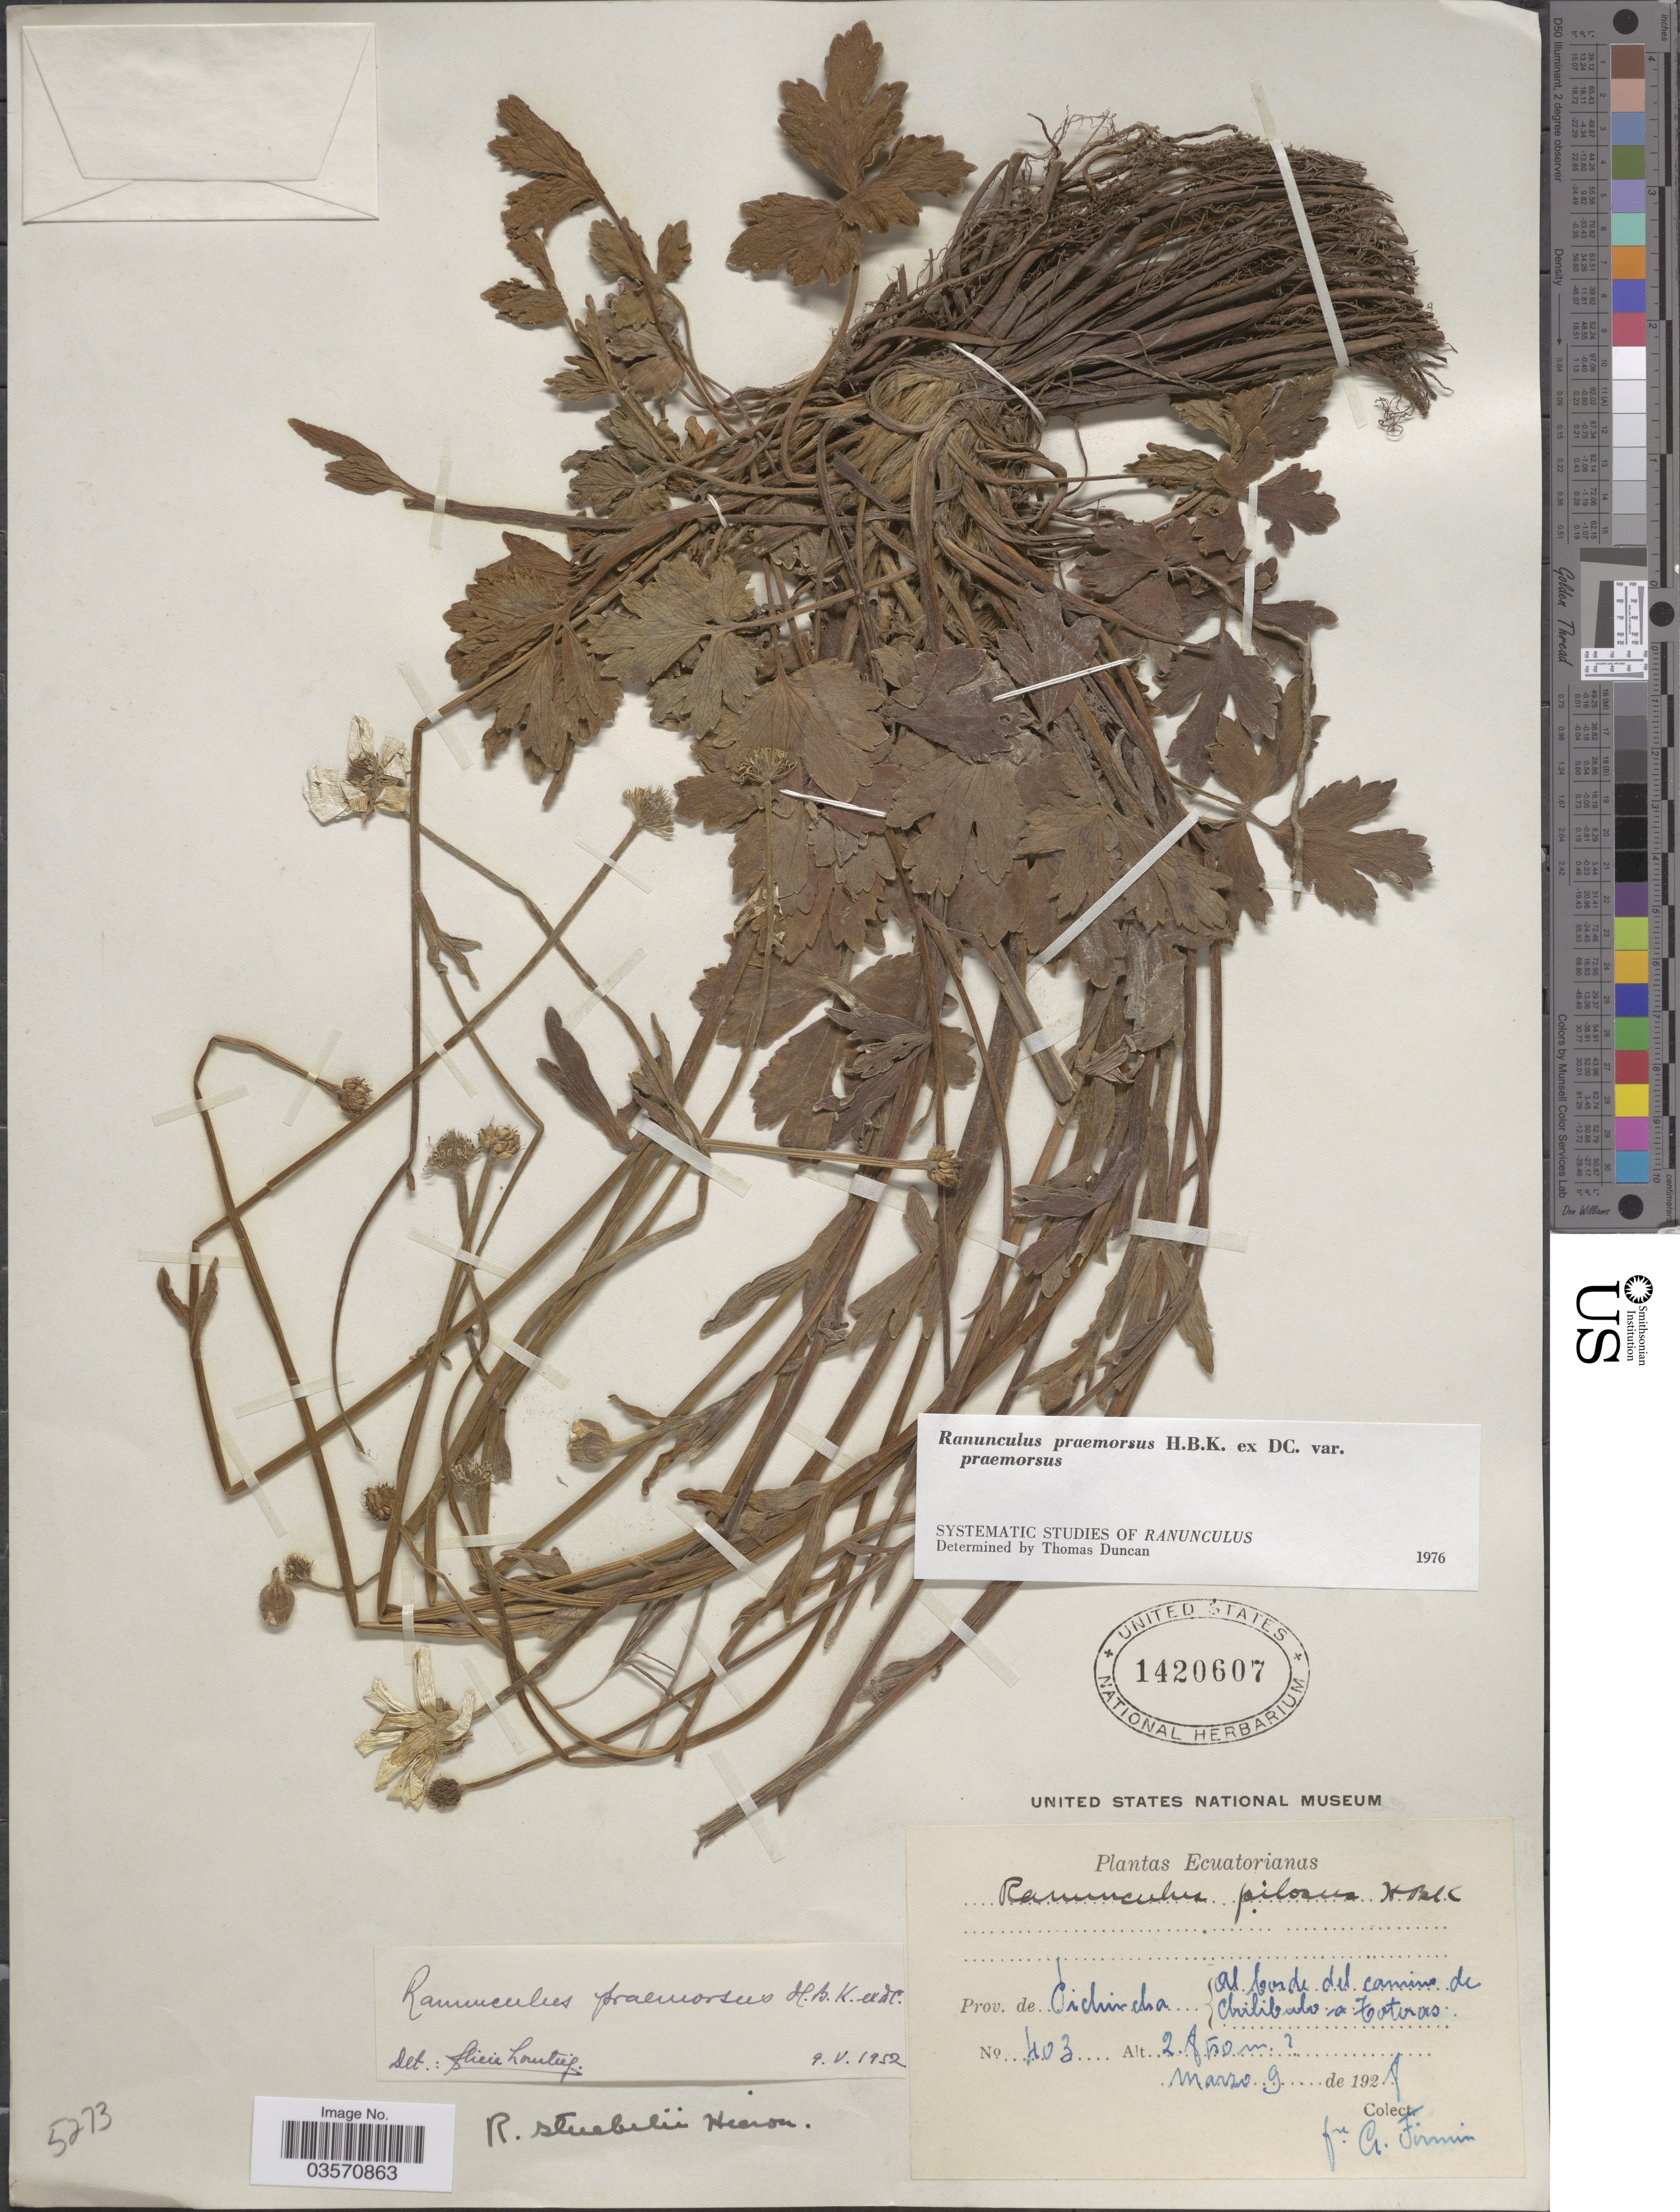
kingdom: Plantae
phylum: Tracheophyta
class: Magnoliopsida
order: Ranunculales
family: Ranunculaceae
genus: Ranunculus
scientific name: Ranunculus praemorsus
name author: Kunth ex DC.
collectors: F. Firmin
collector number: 403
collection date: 1928-03-09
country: Ecuador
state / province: Pichincha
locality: Al borde del camino de Chilibubo, a Totoras.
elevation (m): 2850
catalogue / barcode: US 1420607